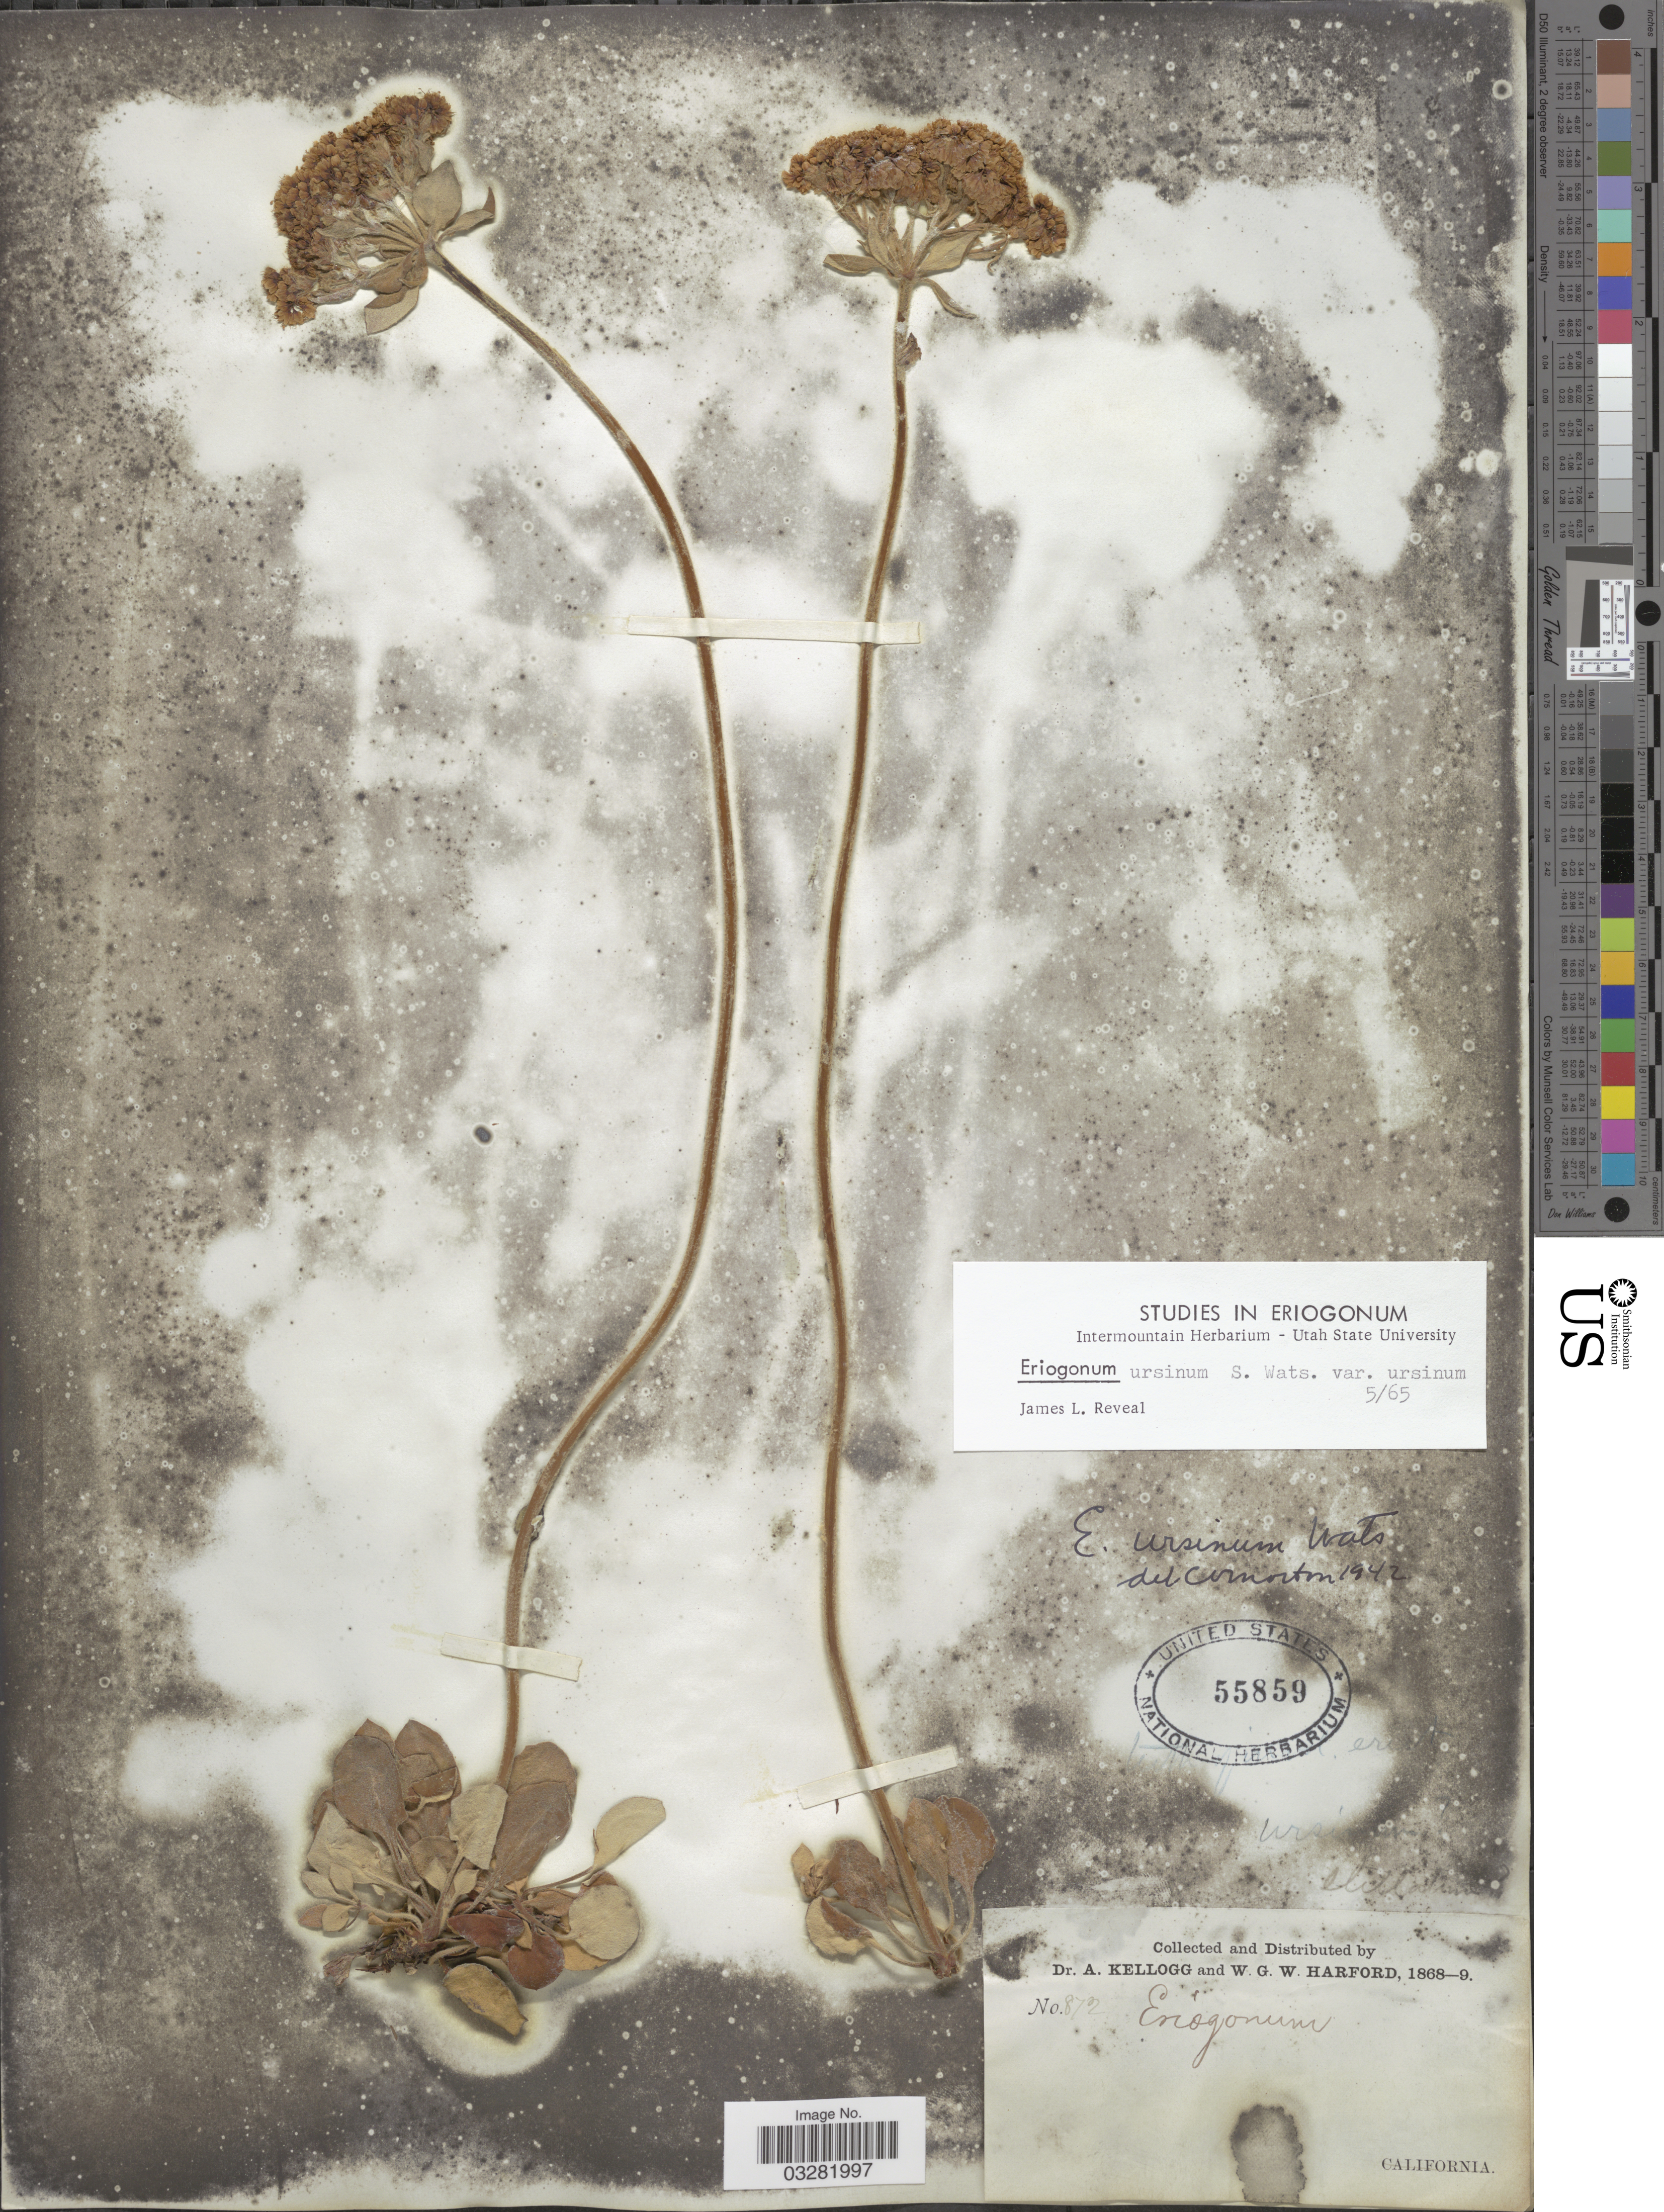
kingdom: Plantae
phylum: Tracheophyta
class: Magnoliopsida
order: Caryophyllales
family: Polygonaceae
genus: Eriogonum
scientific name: Eriogonum ursinum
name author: S. Watson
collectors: A. Kellogg & W. G. W. Harford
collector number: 872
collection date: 1868/1869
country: United States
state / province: California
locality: California.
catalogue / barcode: US 55859